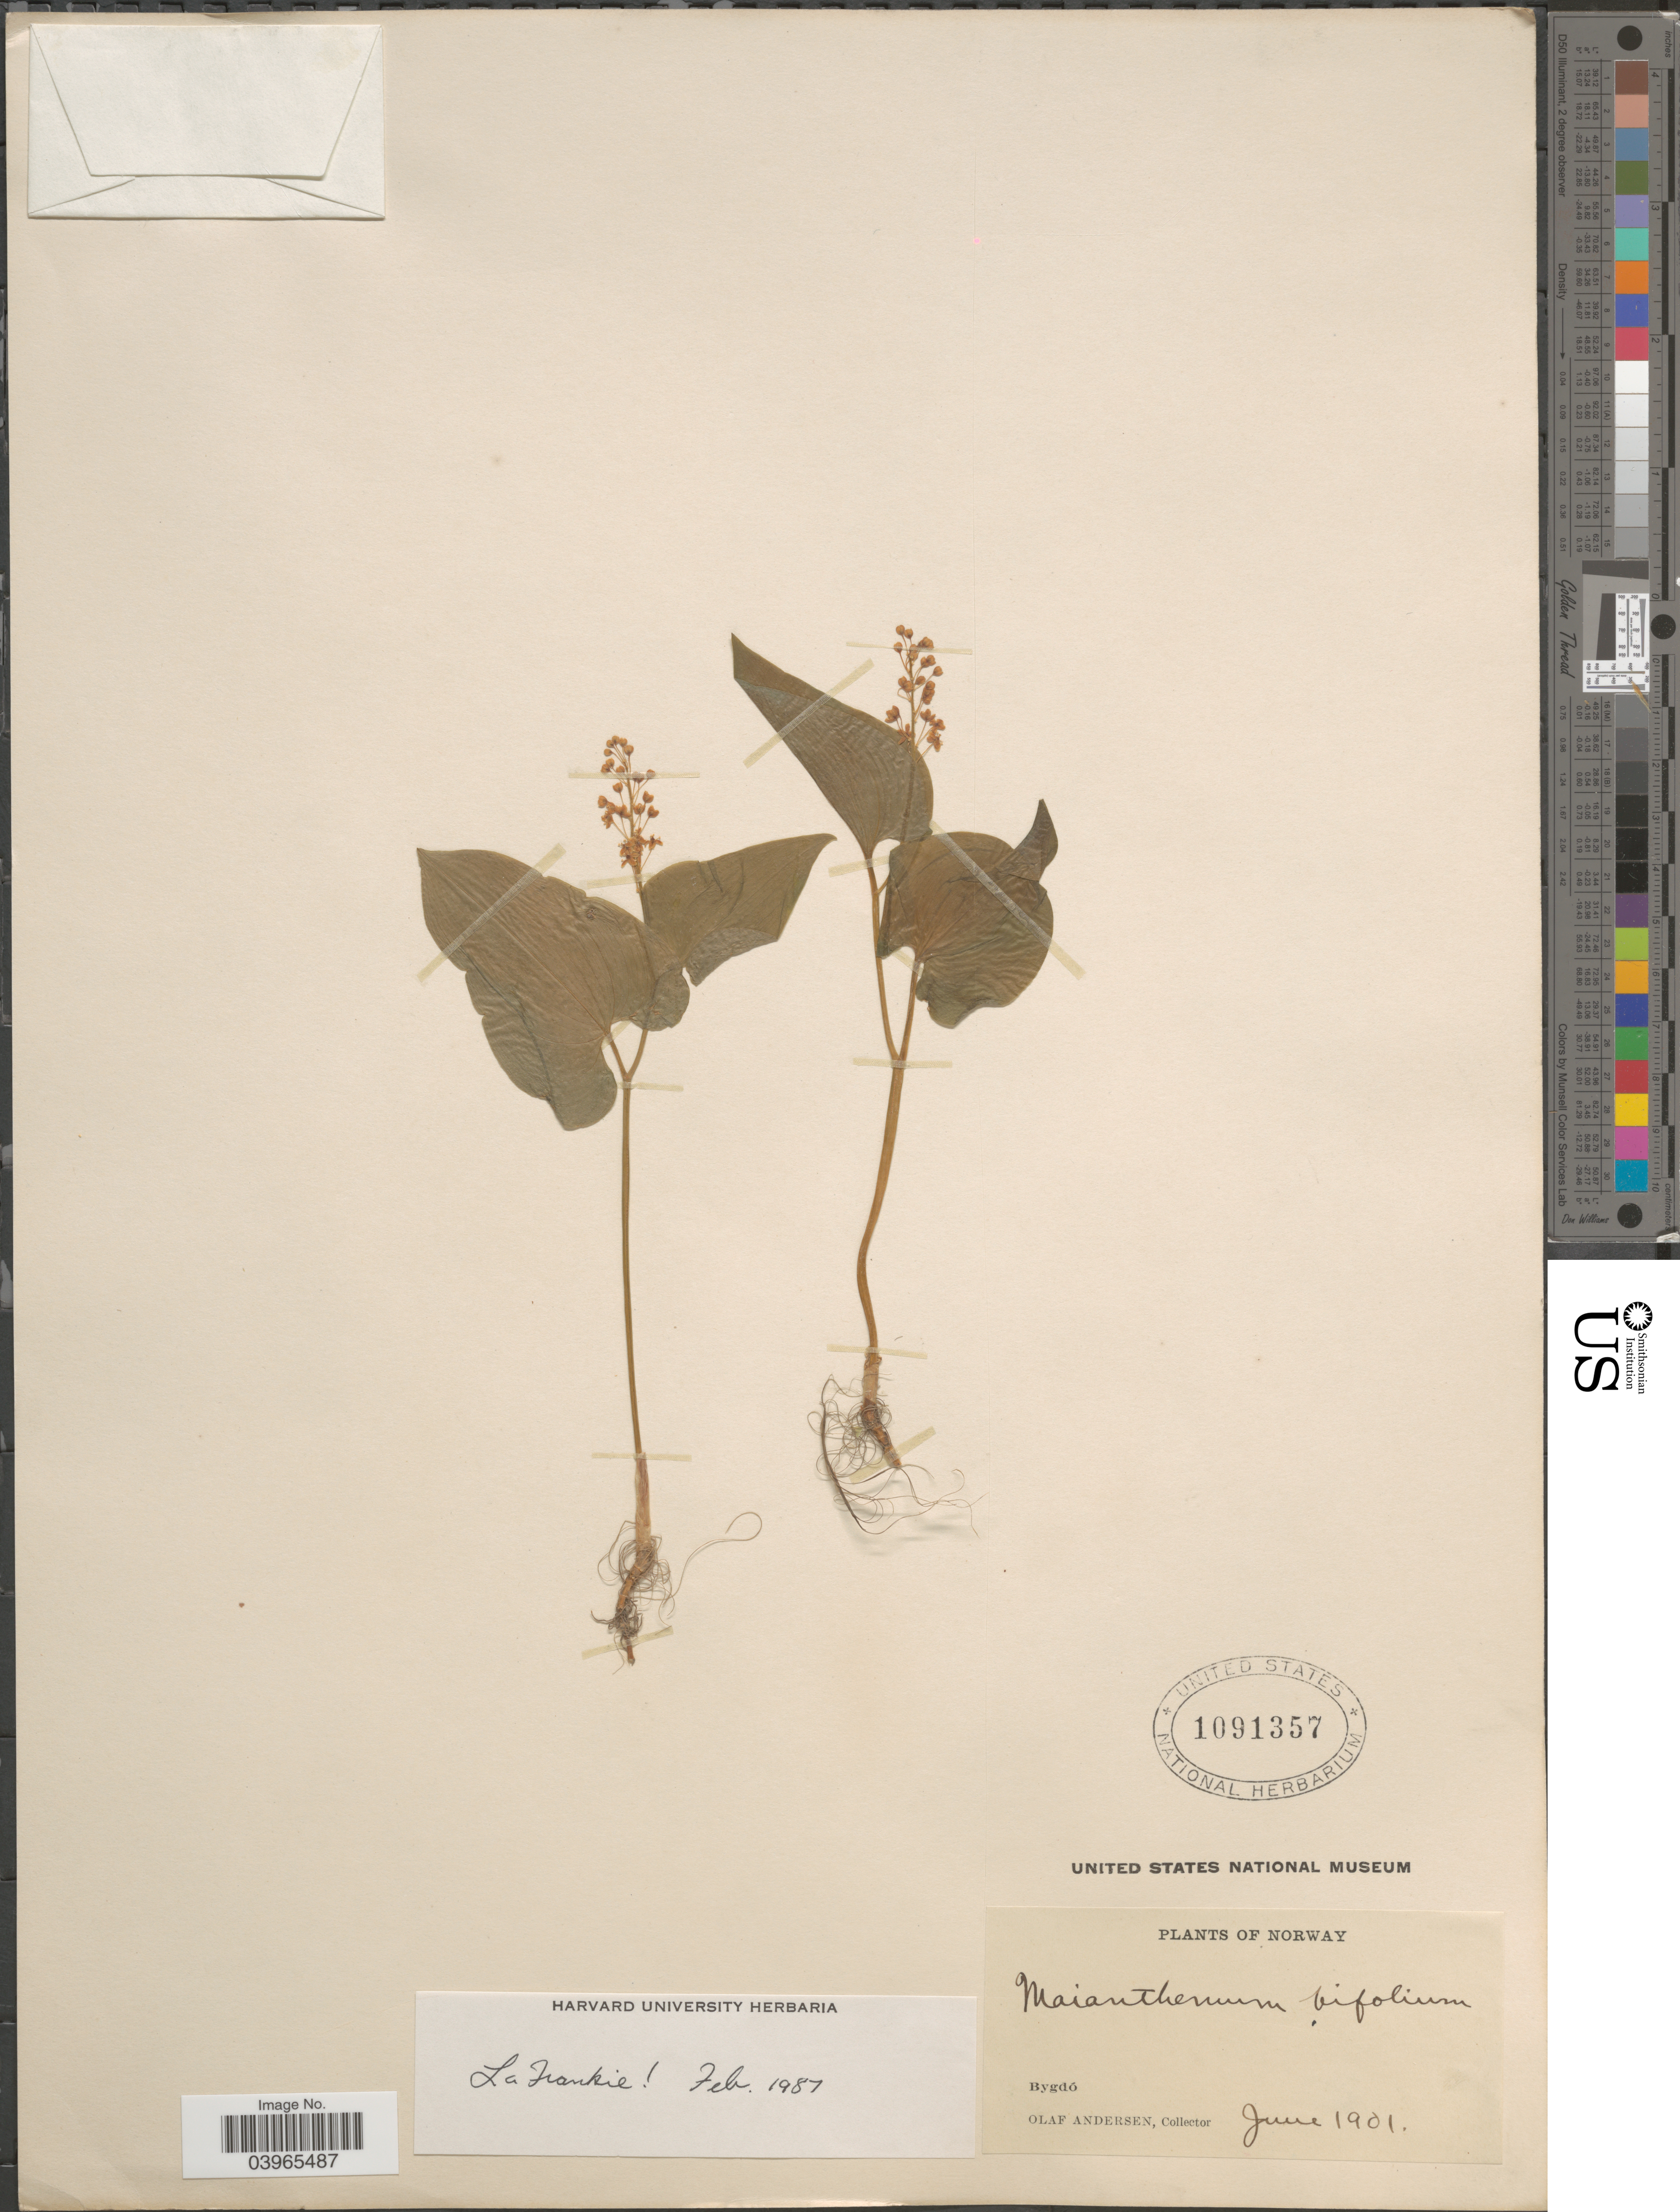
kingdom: Plantae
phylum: Tracheophyta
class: Liliopsida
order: Asparagales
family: Asparagaceae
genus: Maianthemum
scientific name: Maianthemum bifolium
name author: (L.) F.W. Schmidt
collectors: O. Andersen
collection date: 1901-06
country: Norway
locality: Bygdó.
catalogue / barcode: US 1091357